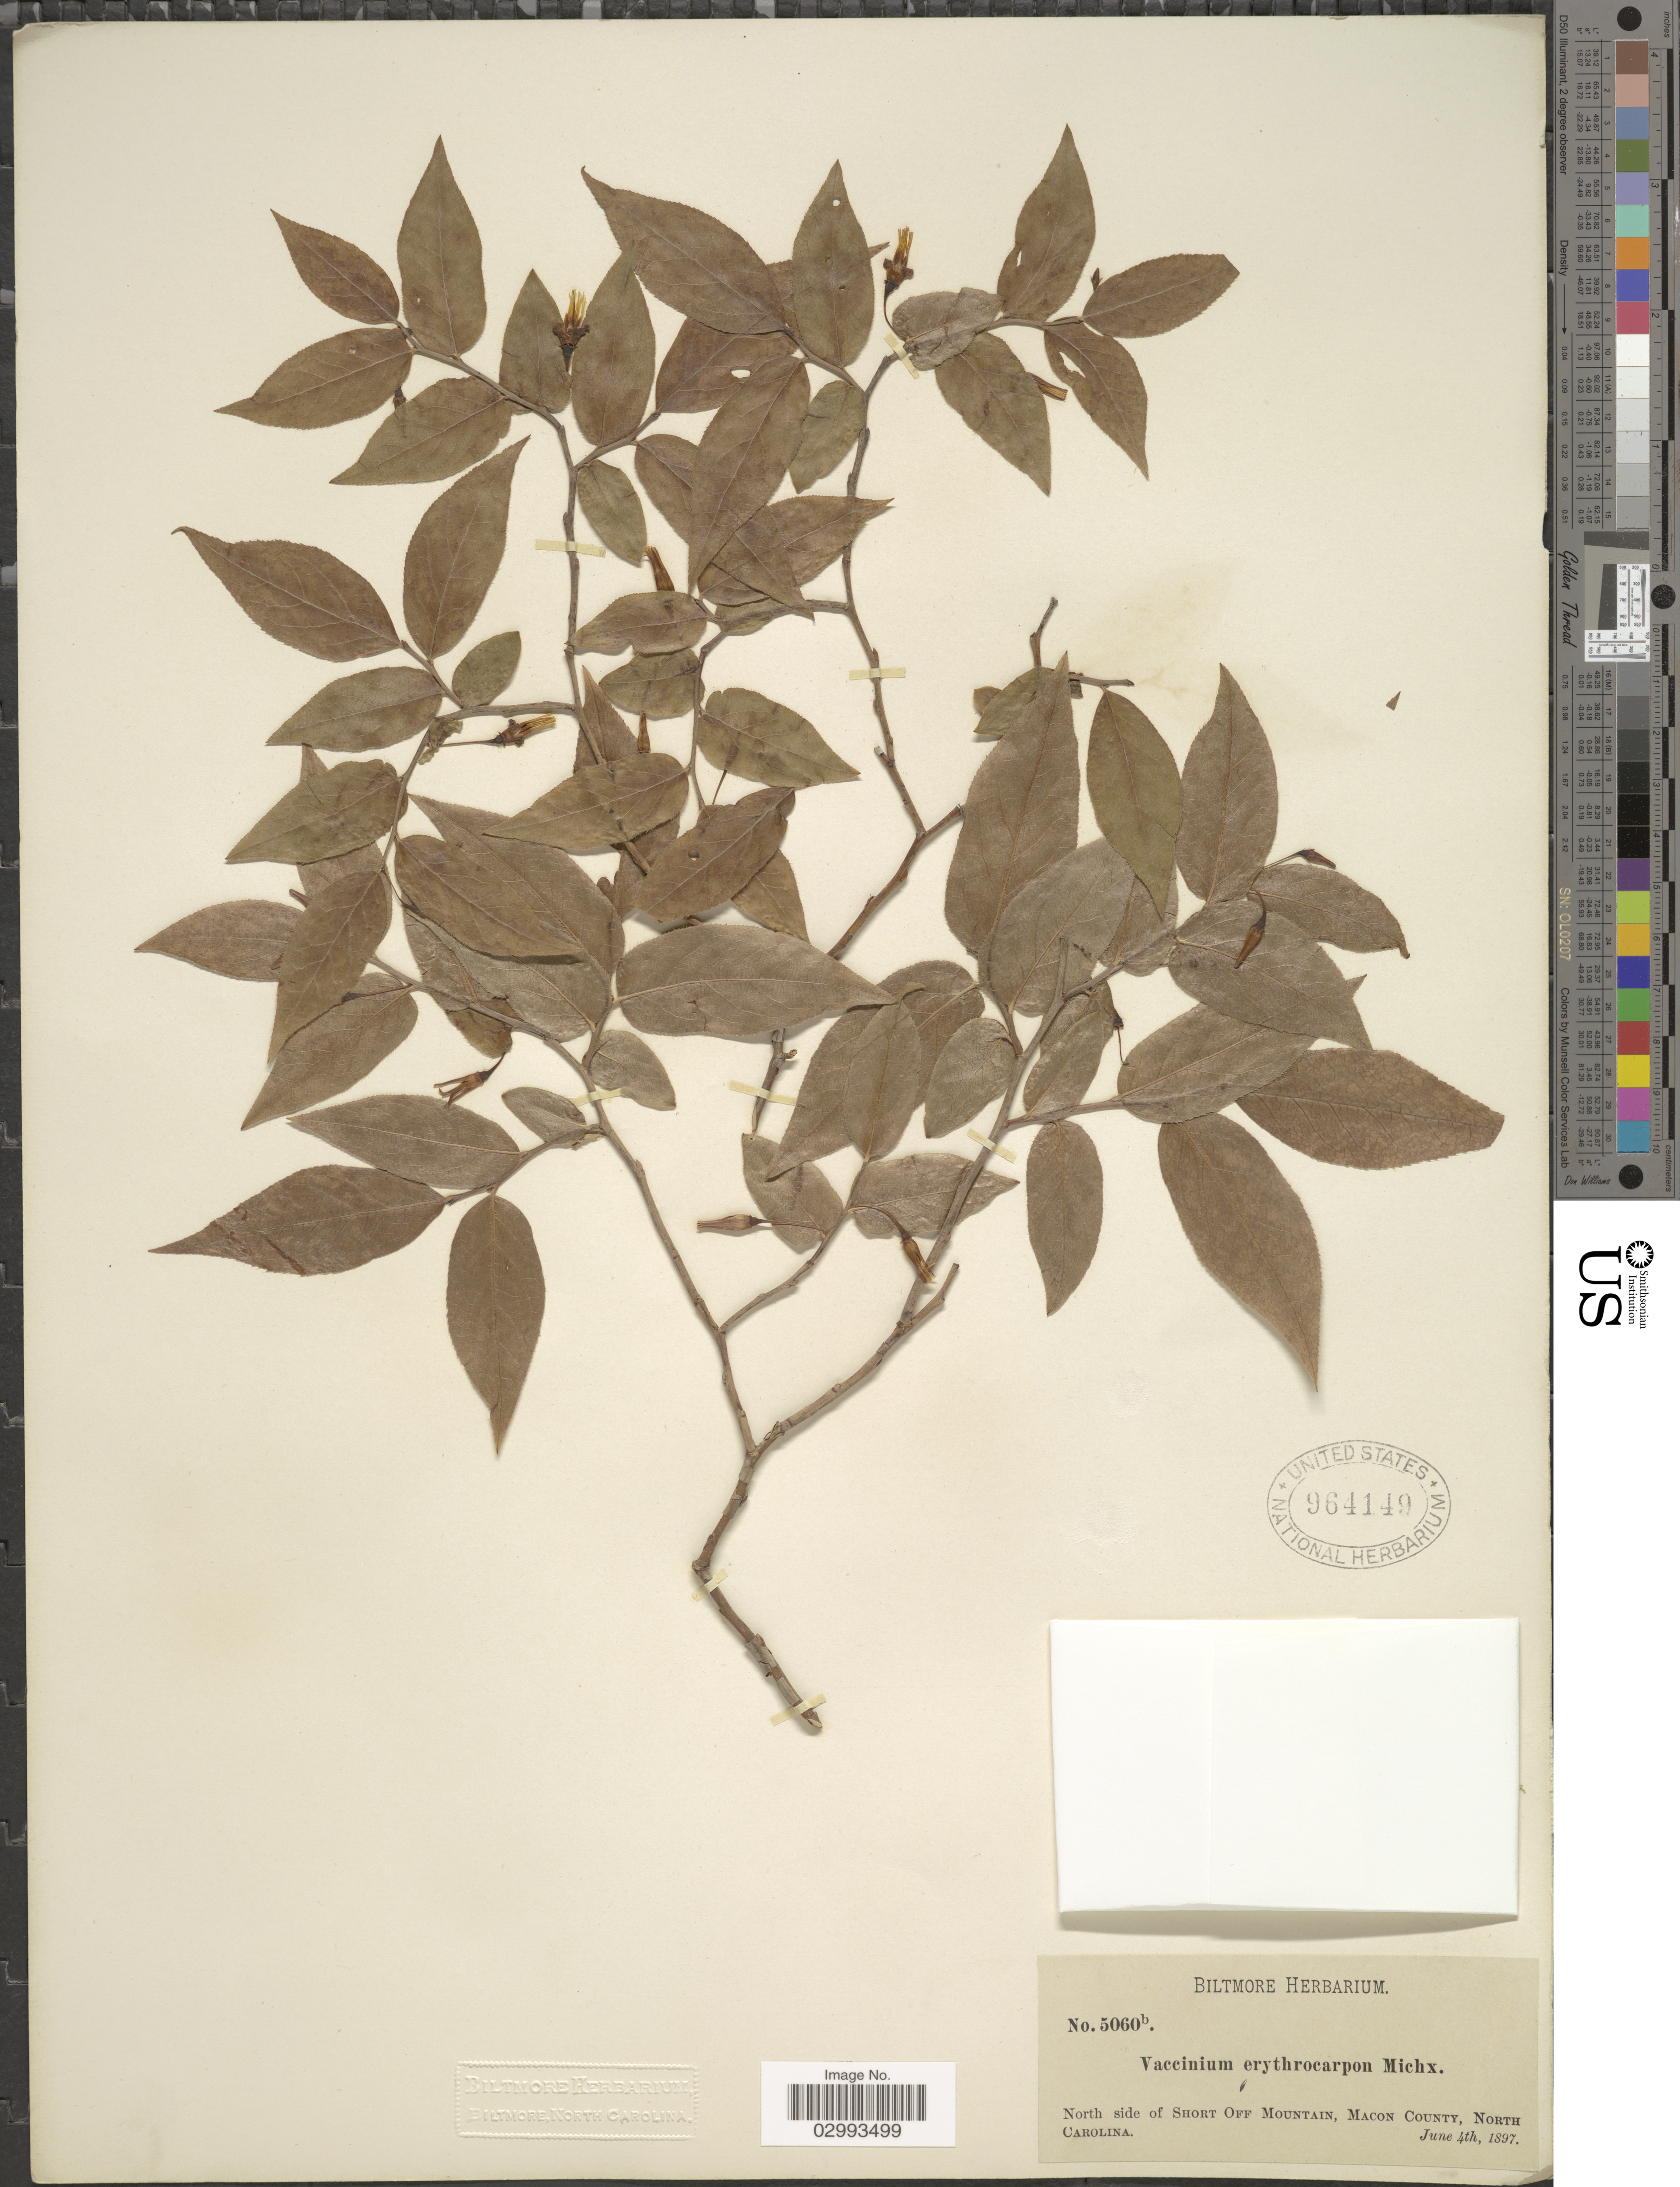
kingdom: Plantae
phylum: Tracheophyta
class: Magnoliopsida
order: Ericales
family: Ericaceae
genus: Hugeria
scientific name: Hugeria erythrocarpa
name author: (Michx.) Small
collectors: ex herb. Biltmore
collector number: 5060b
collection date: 1897-06-04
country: United States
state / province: North Carolina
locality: North side of Short Off Mountain, Macon County.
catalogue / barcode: US 964149